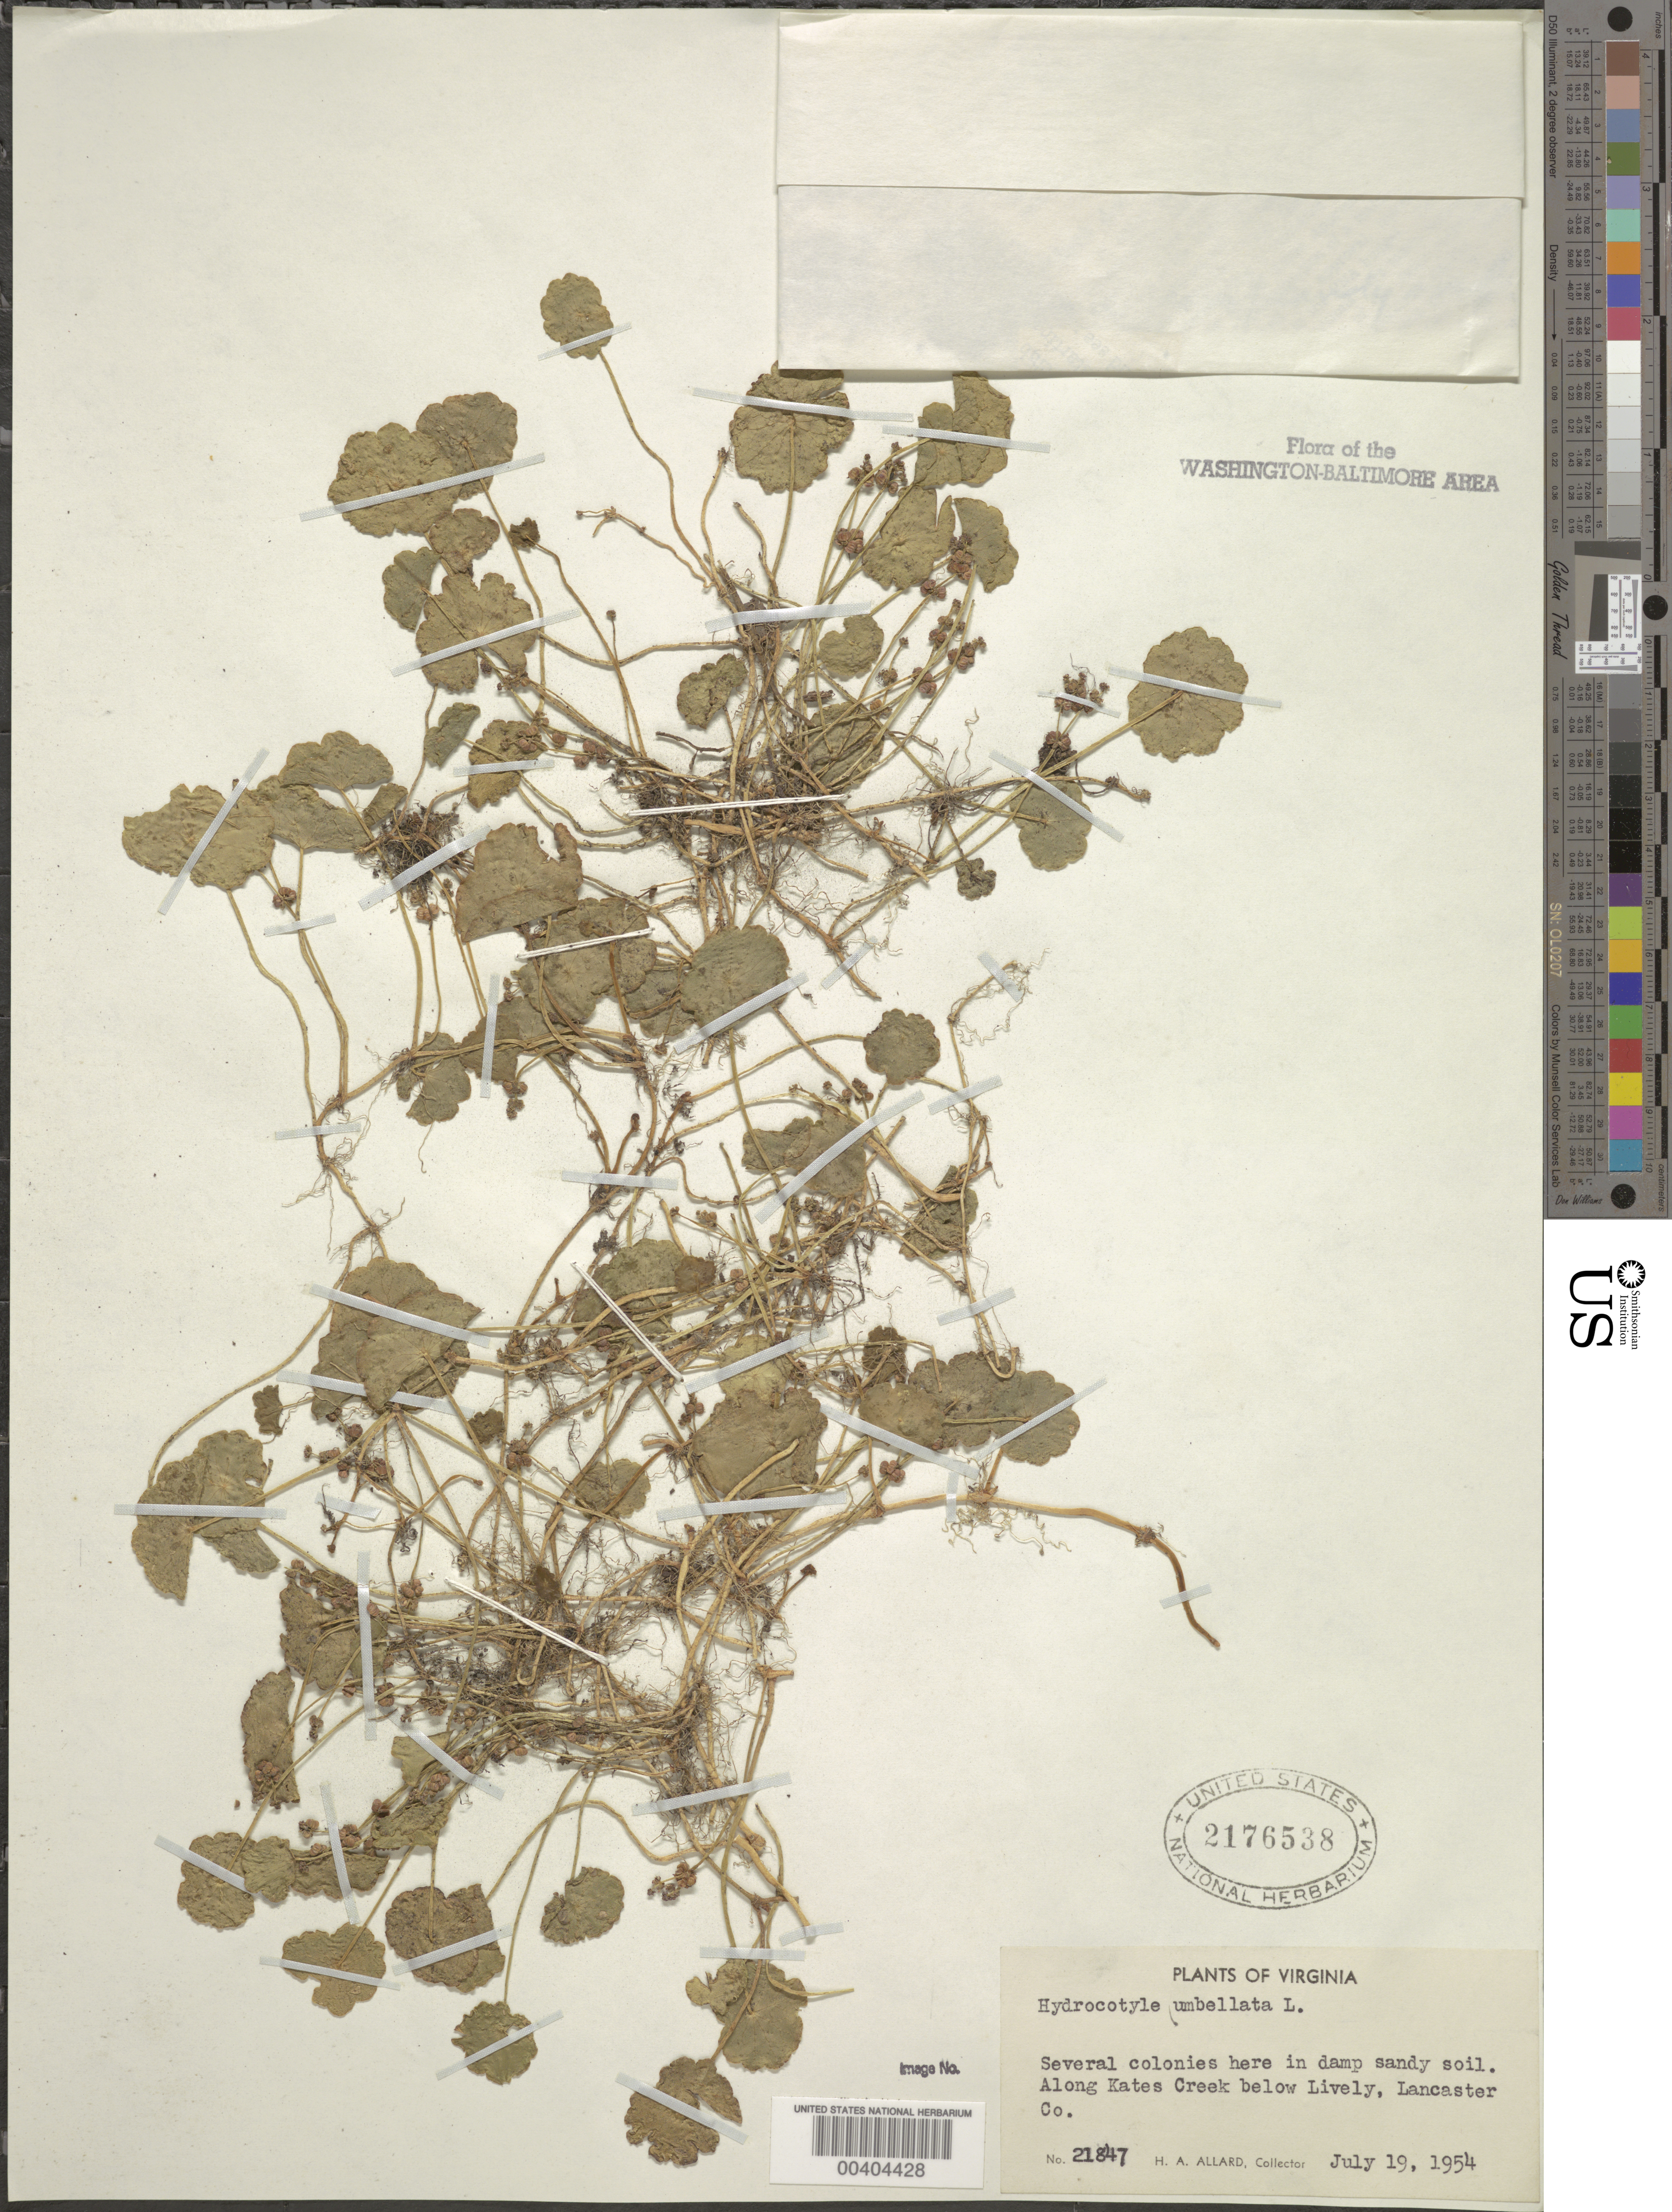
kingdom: Plantae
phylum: Tracheophyta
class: Magnoliopsida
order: Apiales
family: Araliaceae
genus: Hydrocotyle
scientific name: Hydrocotyle umbellata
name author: L.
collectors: H. A. Allard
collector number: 21847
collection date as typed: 19 Jul 1954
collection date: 1954-07-19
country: United States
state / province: Virginia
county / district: Lancaster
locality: Kates Creek below Lively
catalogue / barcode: US 2176538